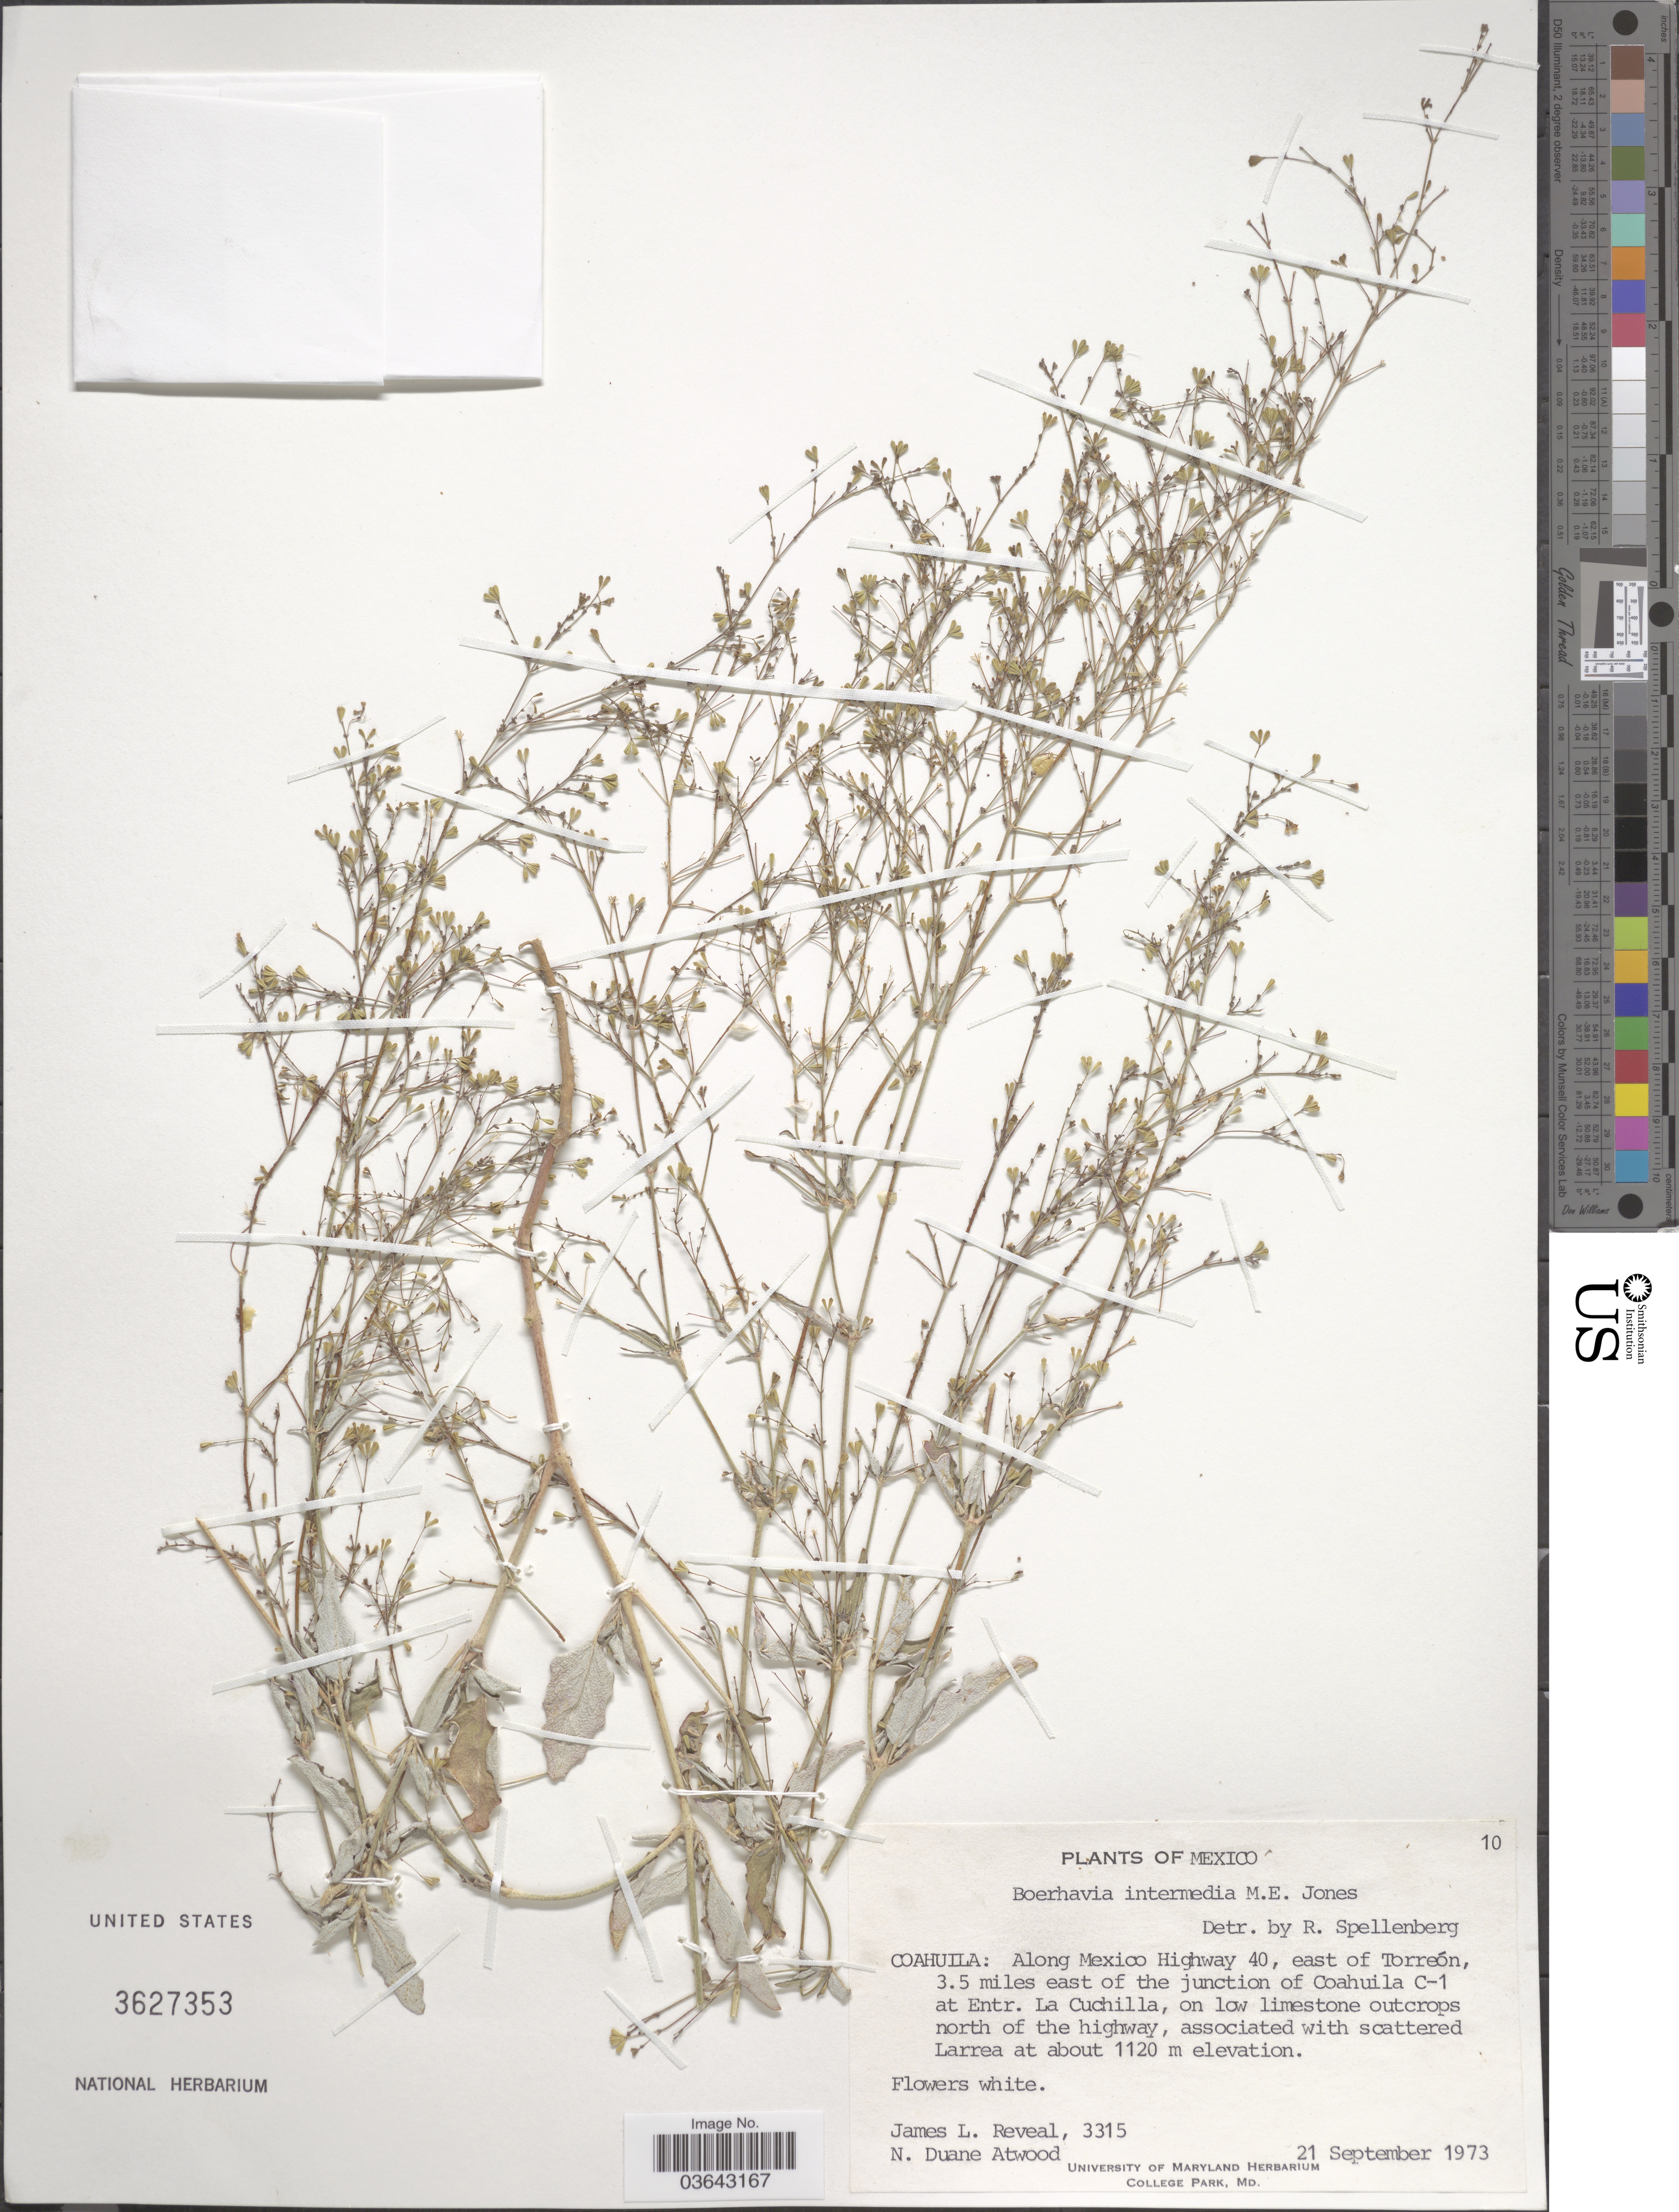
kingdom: Plantae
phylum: Tracheophyta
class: Magnoliopsida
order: Caryophyllales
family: Nyctaginaceae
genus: Boerhavia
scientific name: Boerhavia intermedia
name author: M.E. Jones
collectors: J. L. Reveal & N. Atwood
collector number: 3315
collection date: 1973-09-21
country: Mexico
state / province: Coahuila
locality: Along Mexico Highway 40, east of Torreón, 3.5 miles east of the junction of Coahuila C-1 at Entr. La Cuchilla, on low limestone outcrops north of the highway.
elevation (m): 1120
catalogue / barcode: US 3627353